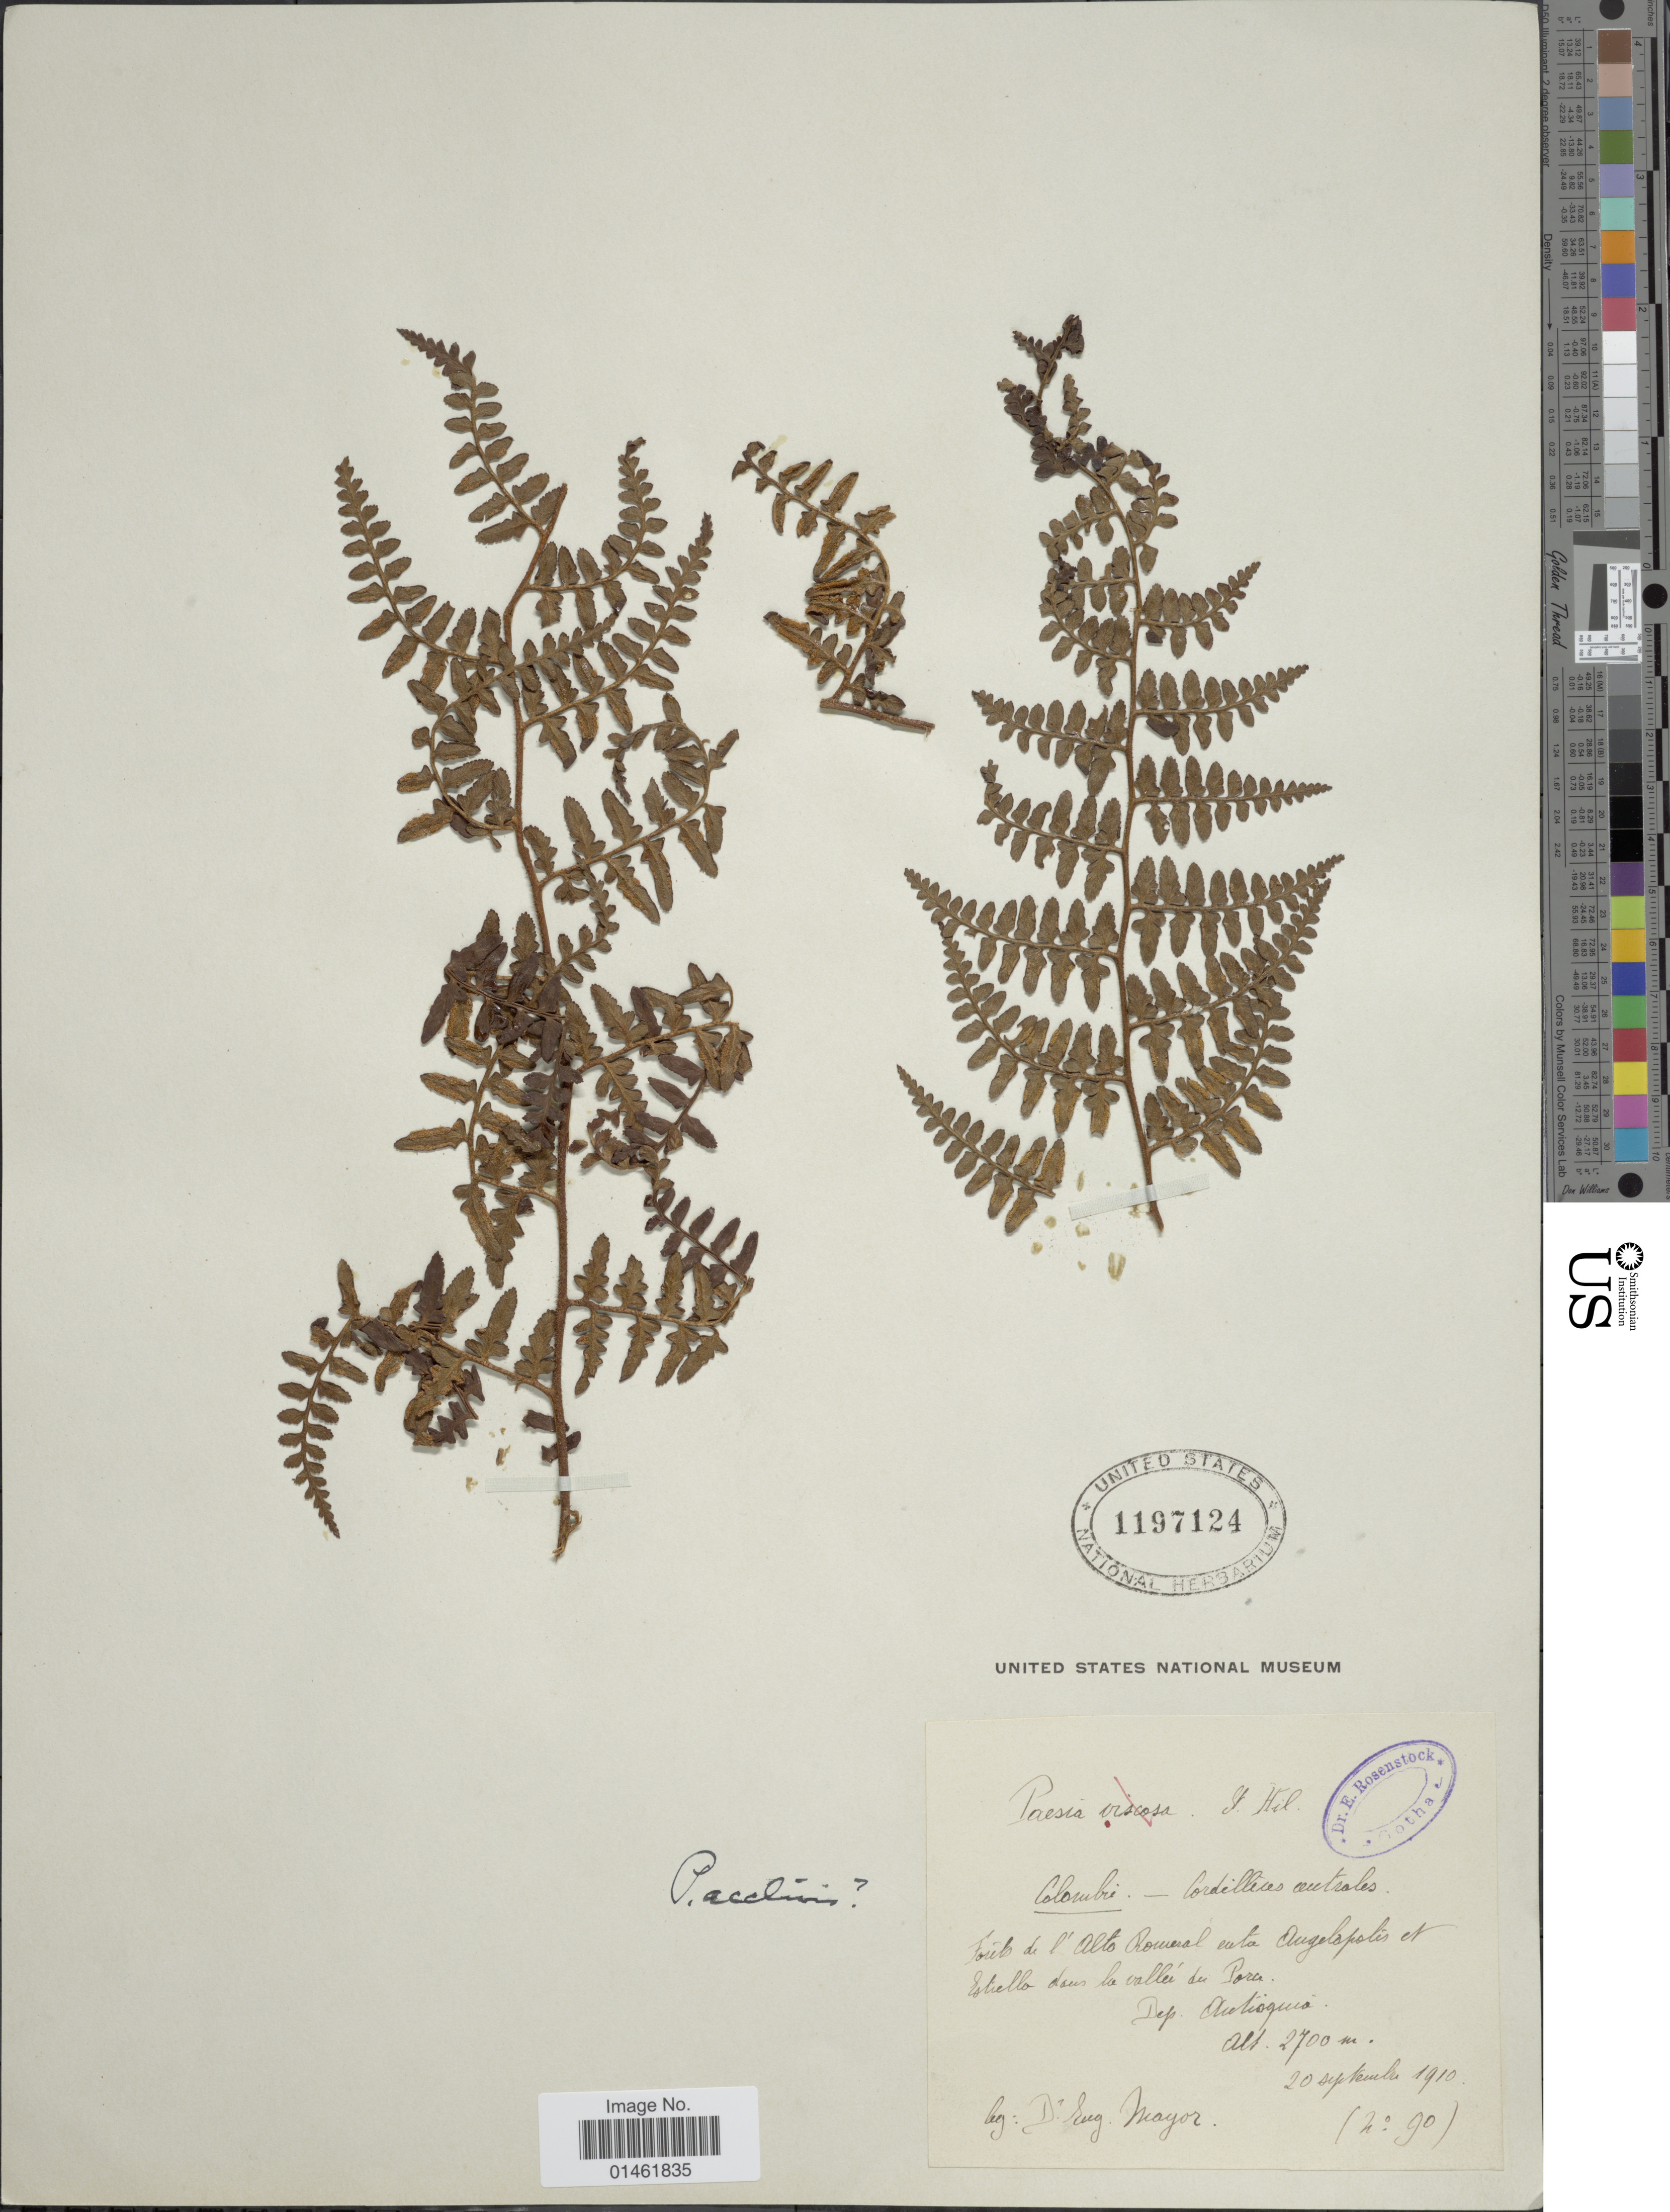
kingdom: Plantae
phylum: Tracheophyta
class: Polypodiopsida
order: Polypodiales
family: Dennstaedtiaceae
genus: Paesia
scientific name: Paesia glandulosa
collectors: E. Mayor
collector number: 90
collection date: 1910-09-20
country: Colombia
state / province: Antioquia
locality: Cordilleras australes, Dep. Antioquia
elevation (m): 2700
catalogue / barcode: US 1197124